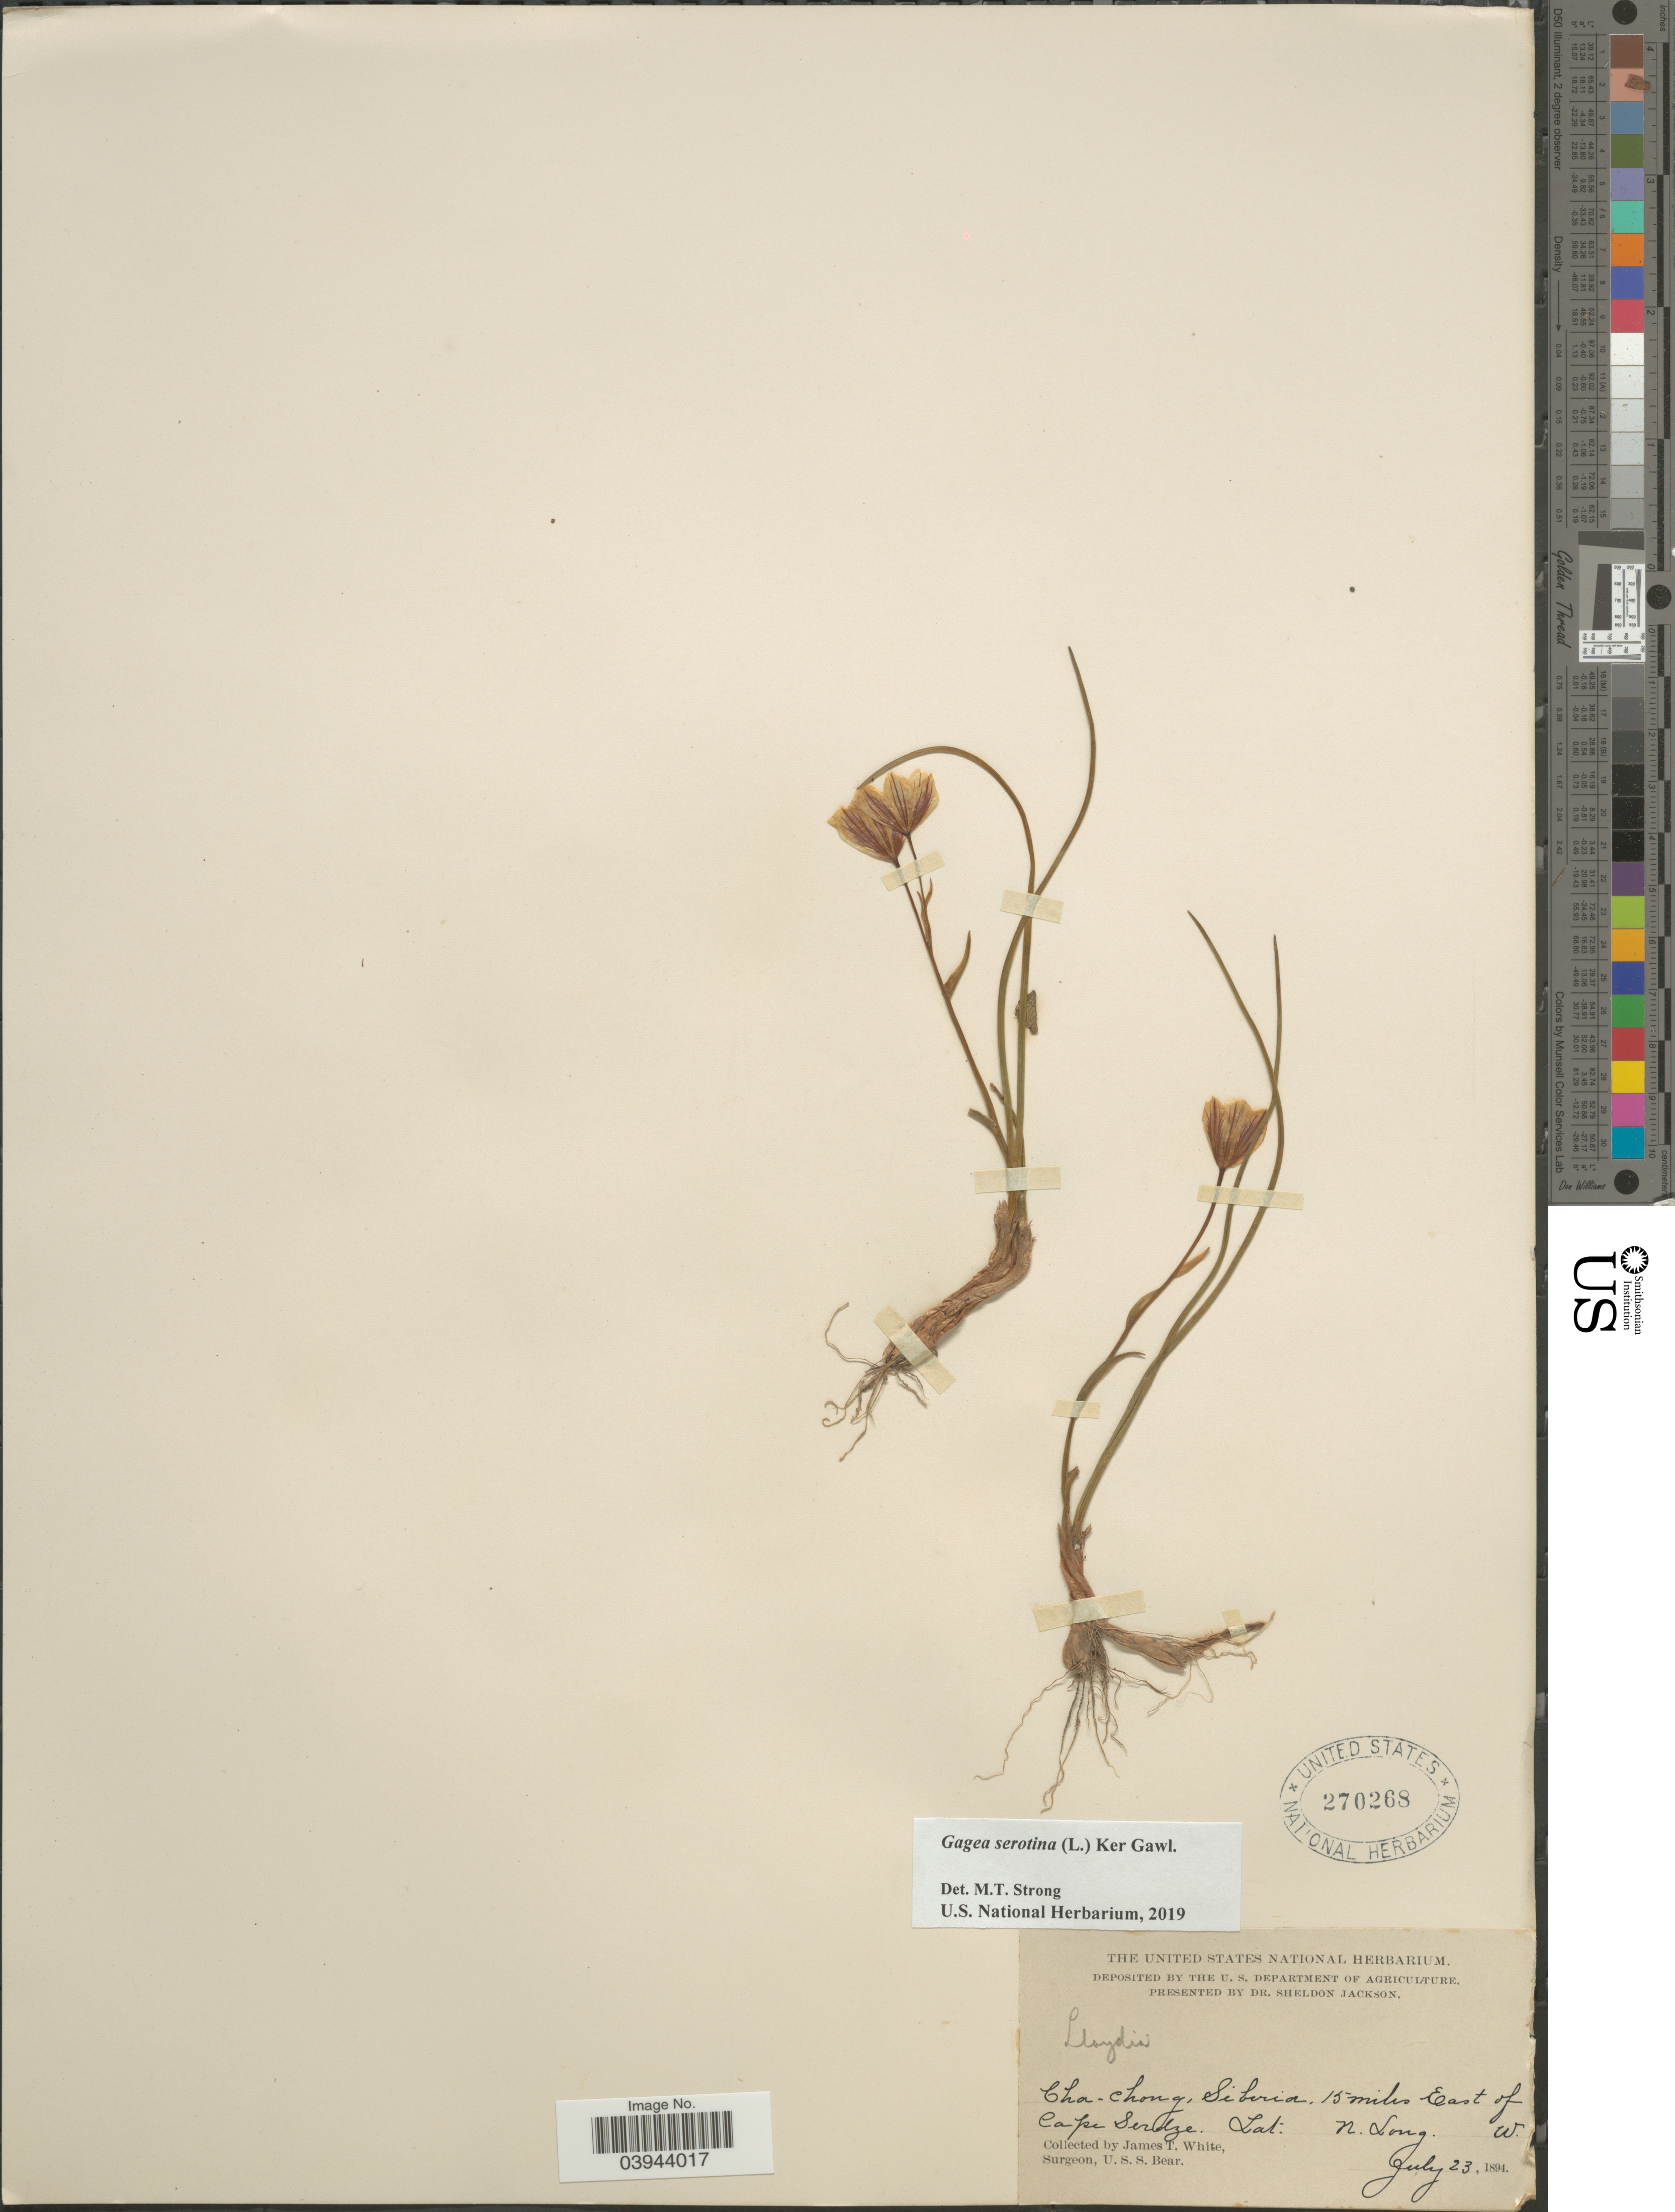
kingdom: Plantae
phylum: Tracheophyta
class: Liliopsida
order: Liliales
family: Liliaceae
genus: Gagea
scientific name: Gagea serotina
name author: (L.) Ker Gawl.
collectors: J. T. White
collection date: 1894-07-23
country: Russian Federation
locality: Cha-chong, Siberia, 15 miles East of Cape Serdze.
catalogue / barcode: US 270268